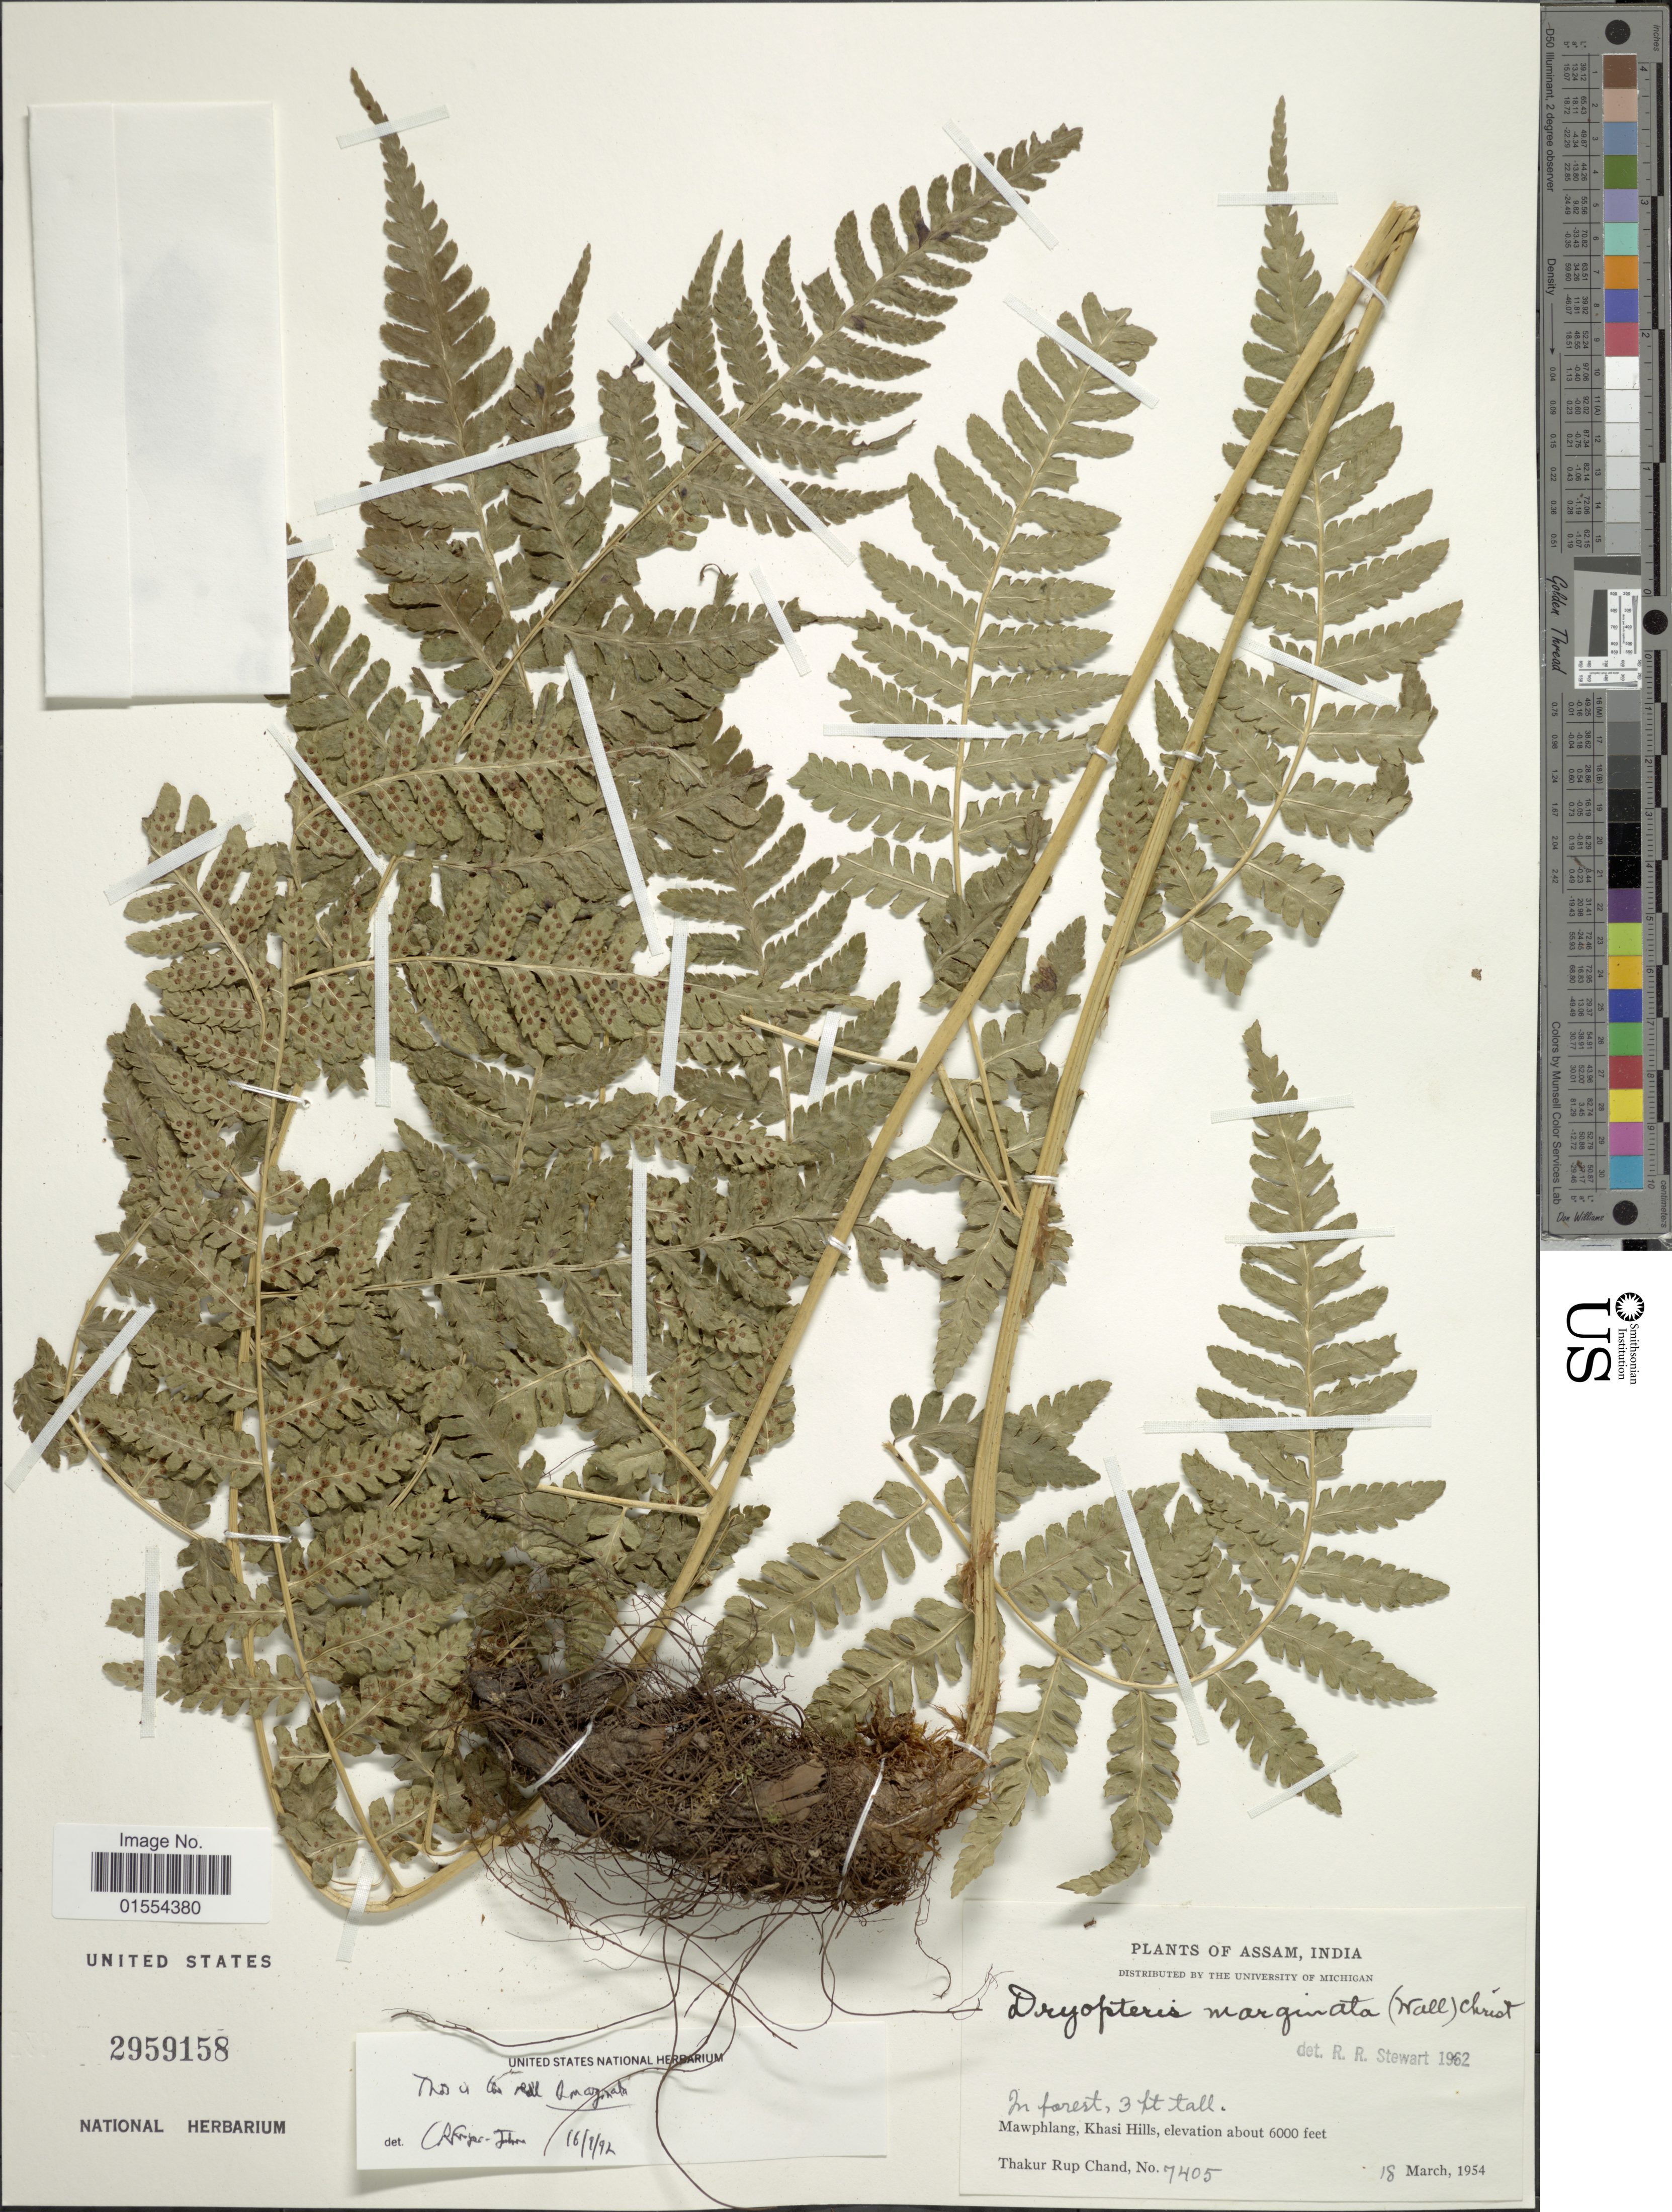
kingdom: Plantae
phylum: Tracheophyta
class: Polypodiopsida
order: Polypodiales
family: Dryopteridaceae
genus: Dryopteris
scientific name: Dryopteris marginata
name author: Christ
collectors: T. R. Chand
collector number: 7405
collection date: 1954-03-18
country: India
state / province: Meghalaya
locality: Assam, India. Mawphlang, Khasi Hills.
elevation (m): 1829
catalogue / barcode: US 2959158